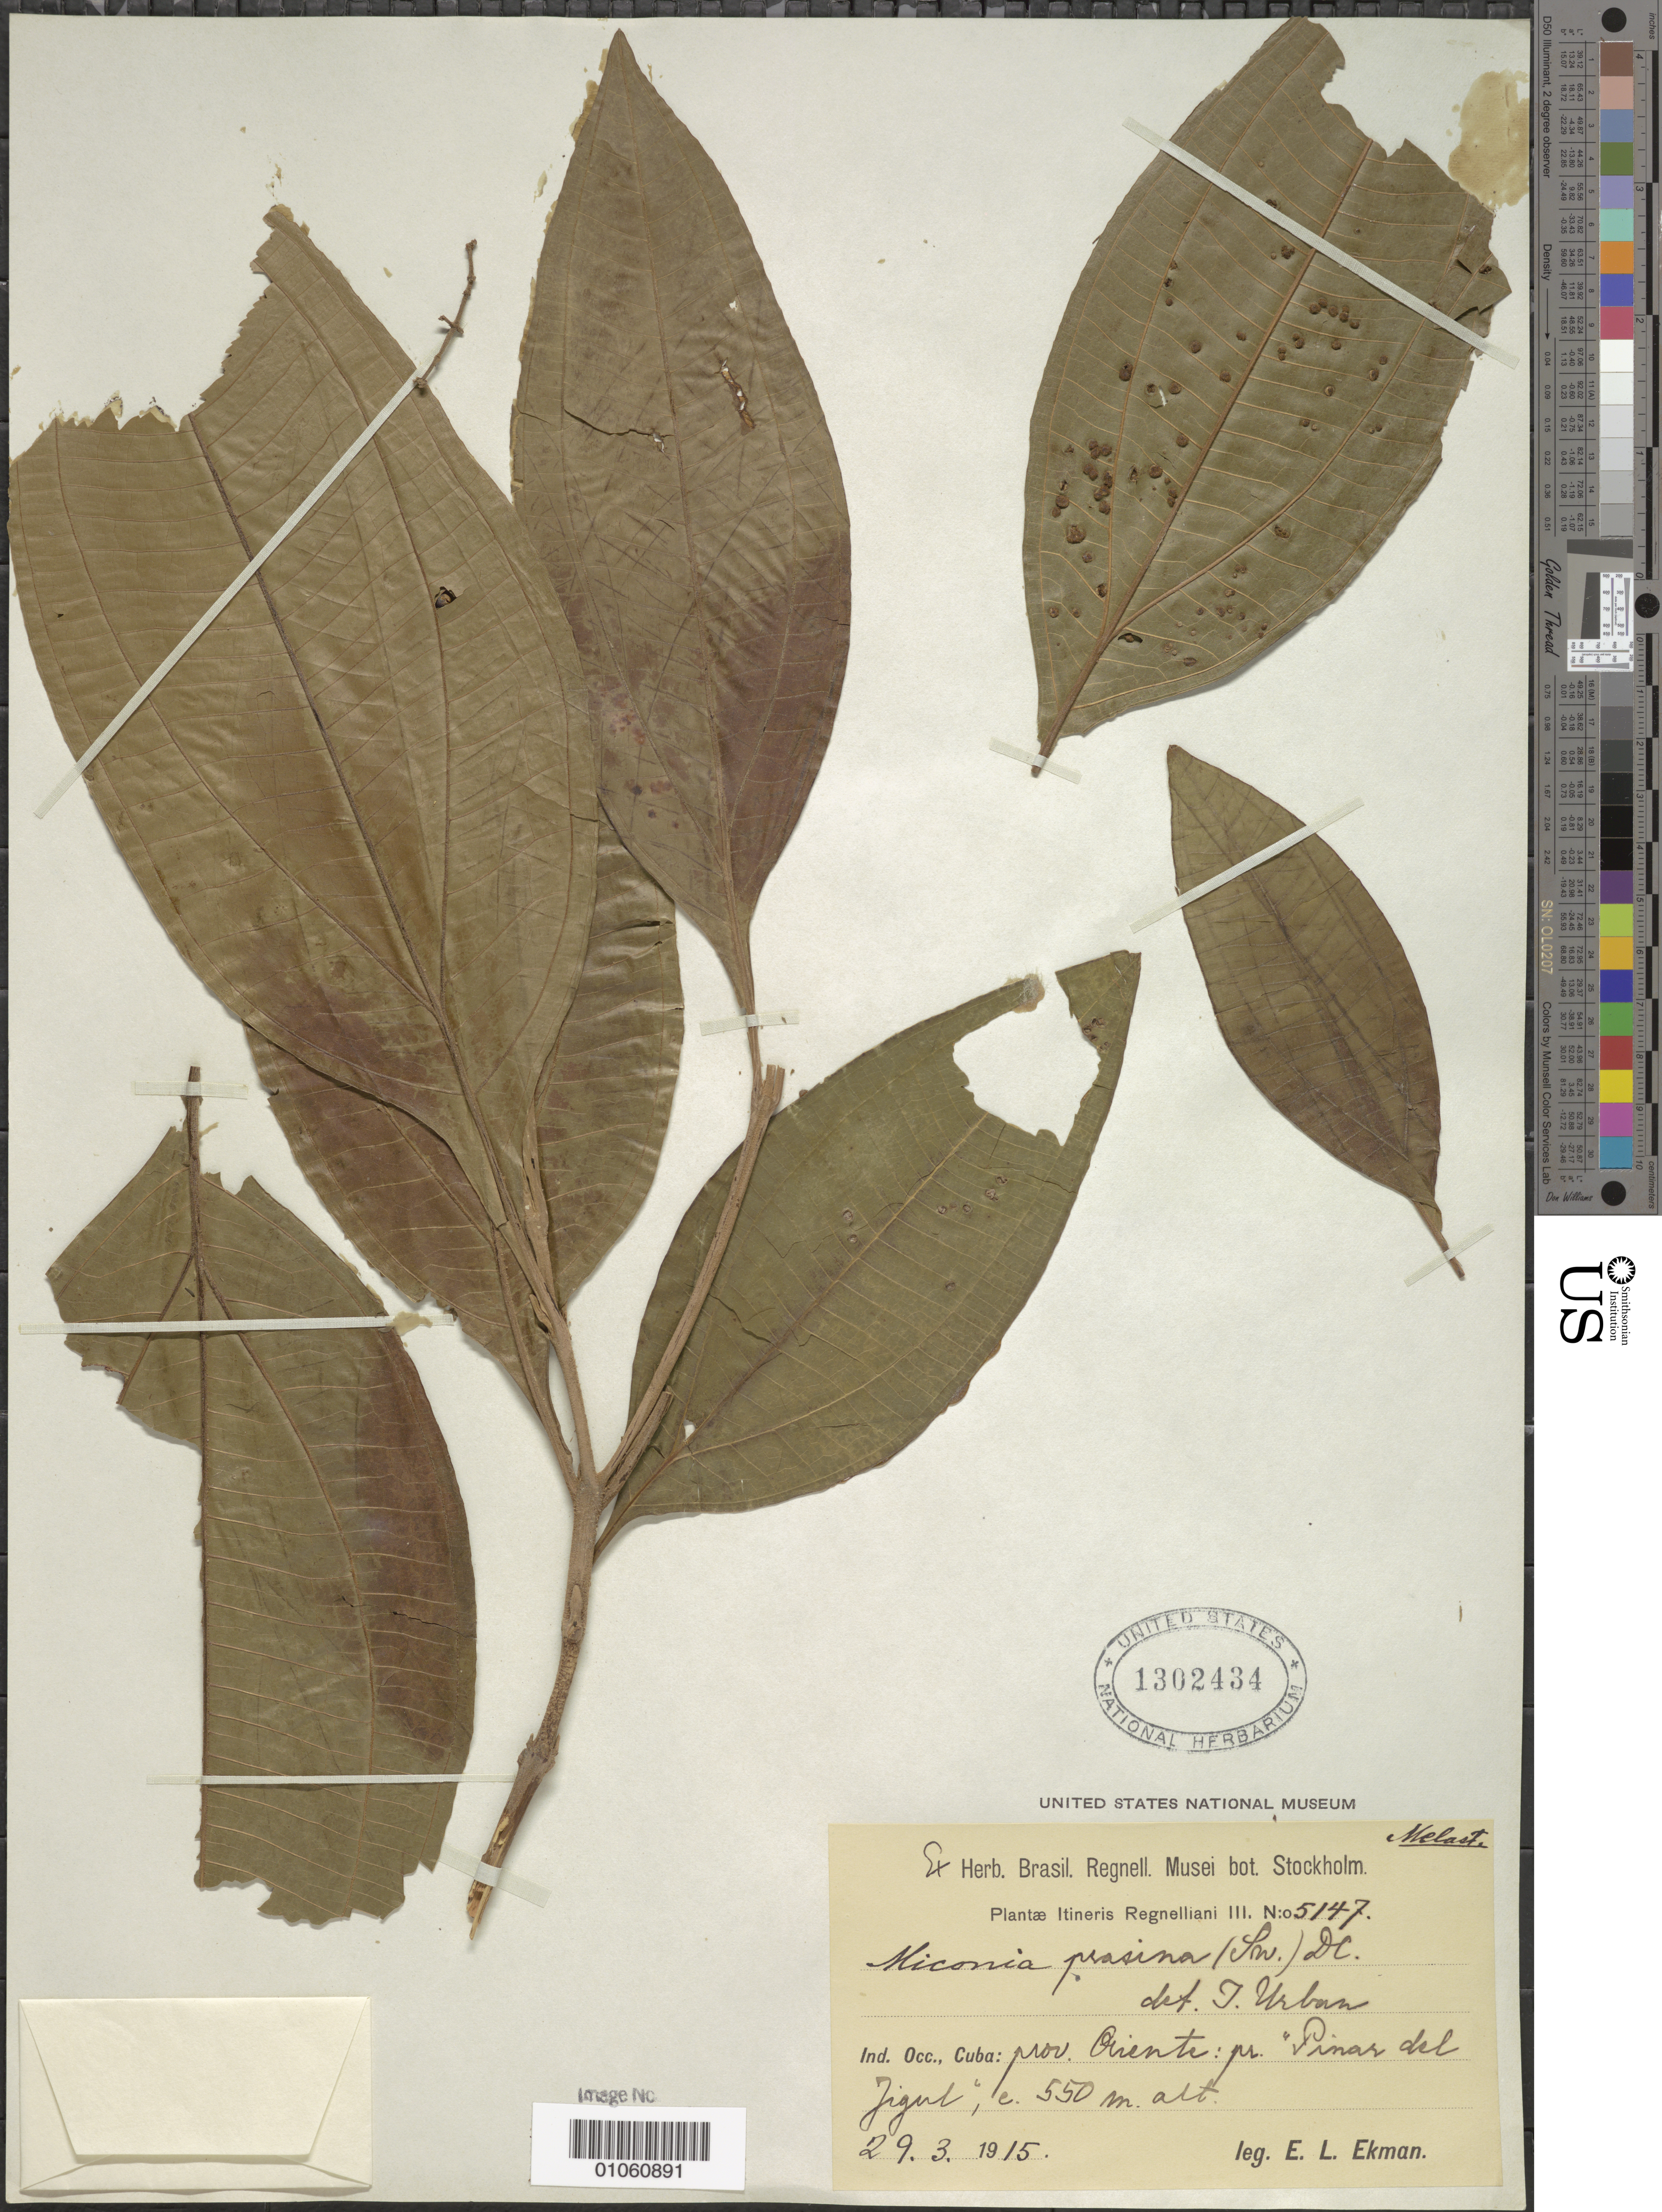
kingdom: Plantae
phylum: Tracheophyta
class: Magnoliopsida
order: Myrtales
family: Melastomataceae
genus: Miconia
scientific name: Miconia prasina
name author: (Sw.) DC.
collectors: E. L. Ekman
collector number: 5147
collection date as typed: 29 Mar 1915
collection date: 1915-03-29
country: Cuba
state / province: Oriente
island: Cuba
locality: Pinar del Jigul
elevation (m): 550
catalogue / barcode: US 1302434